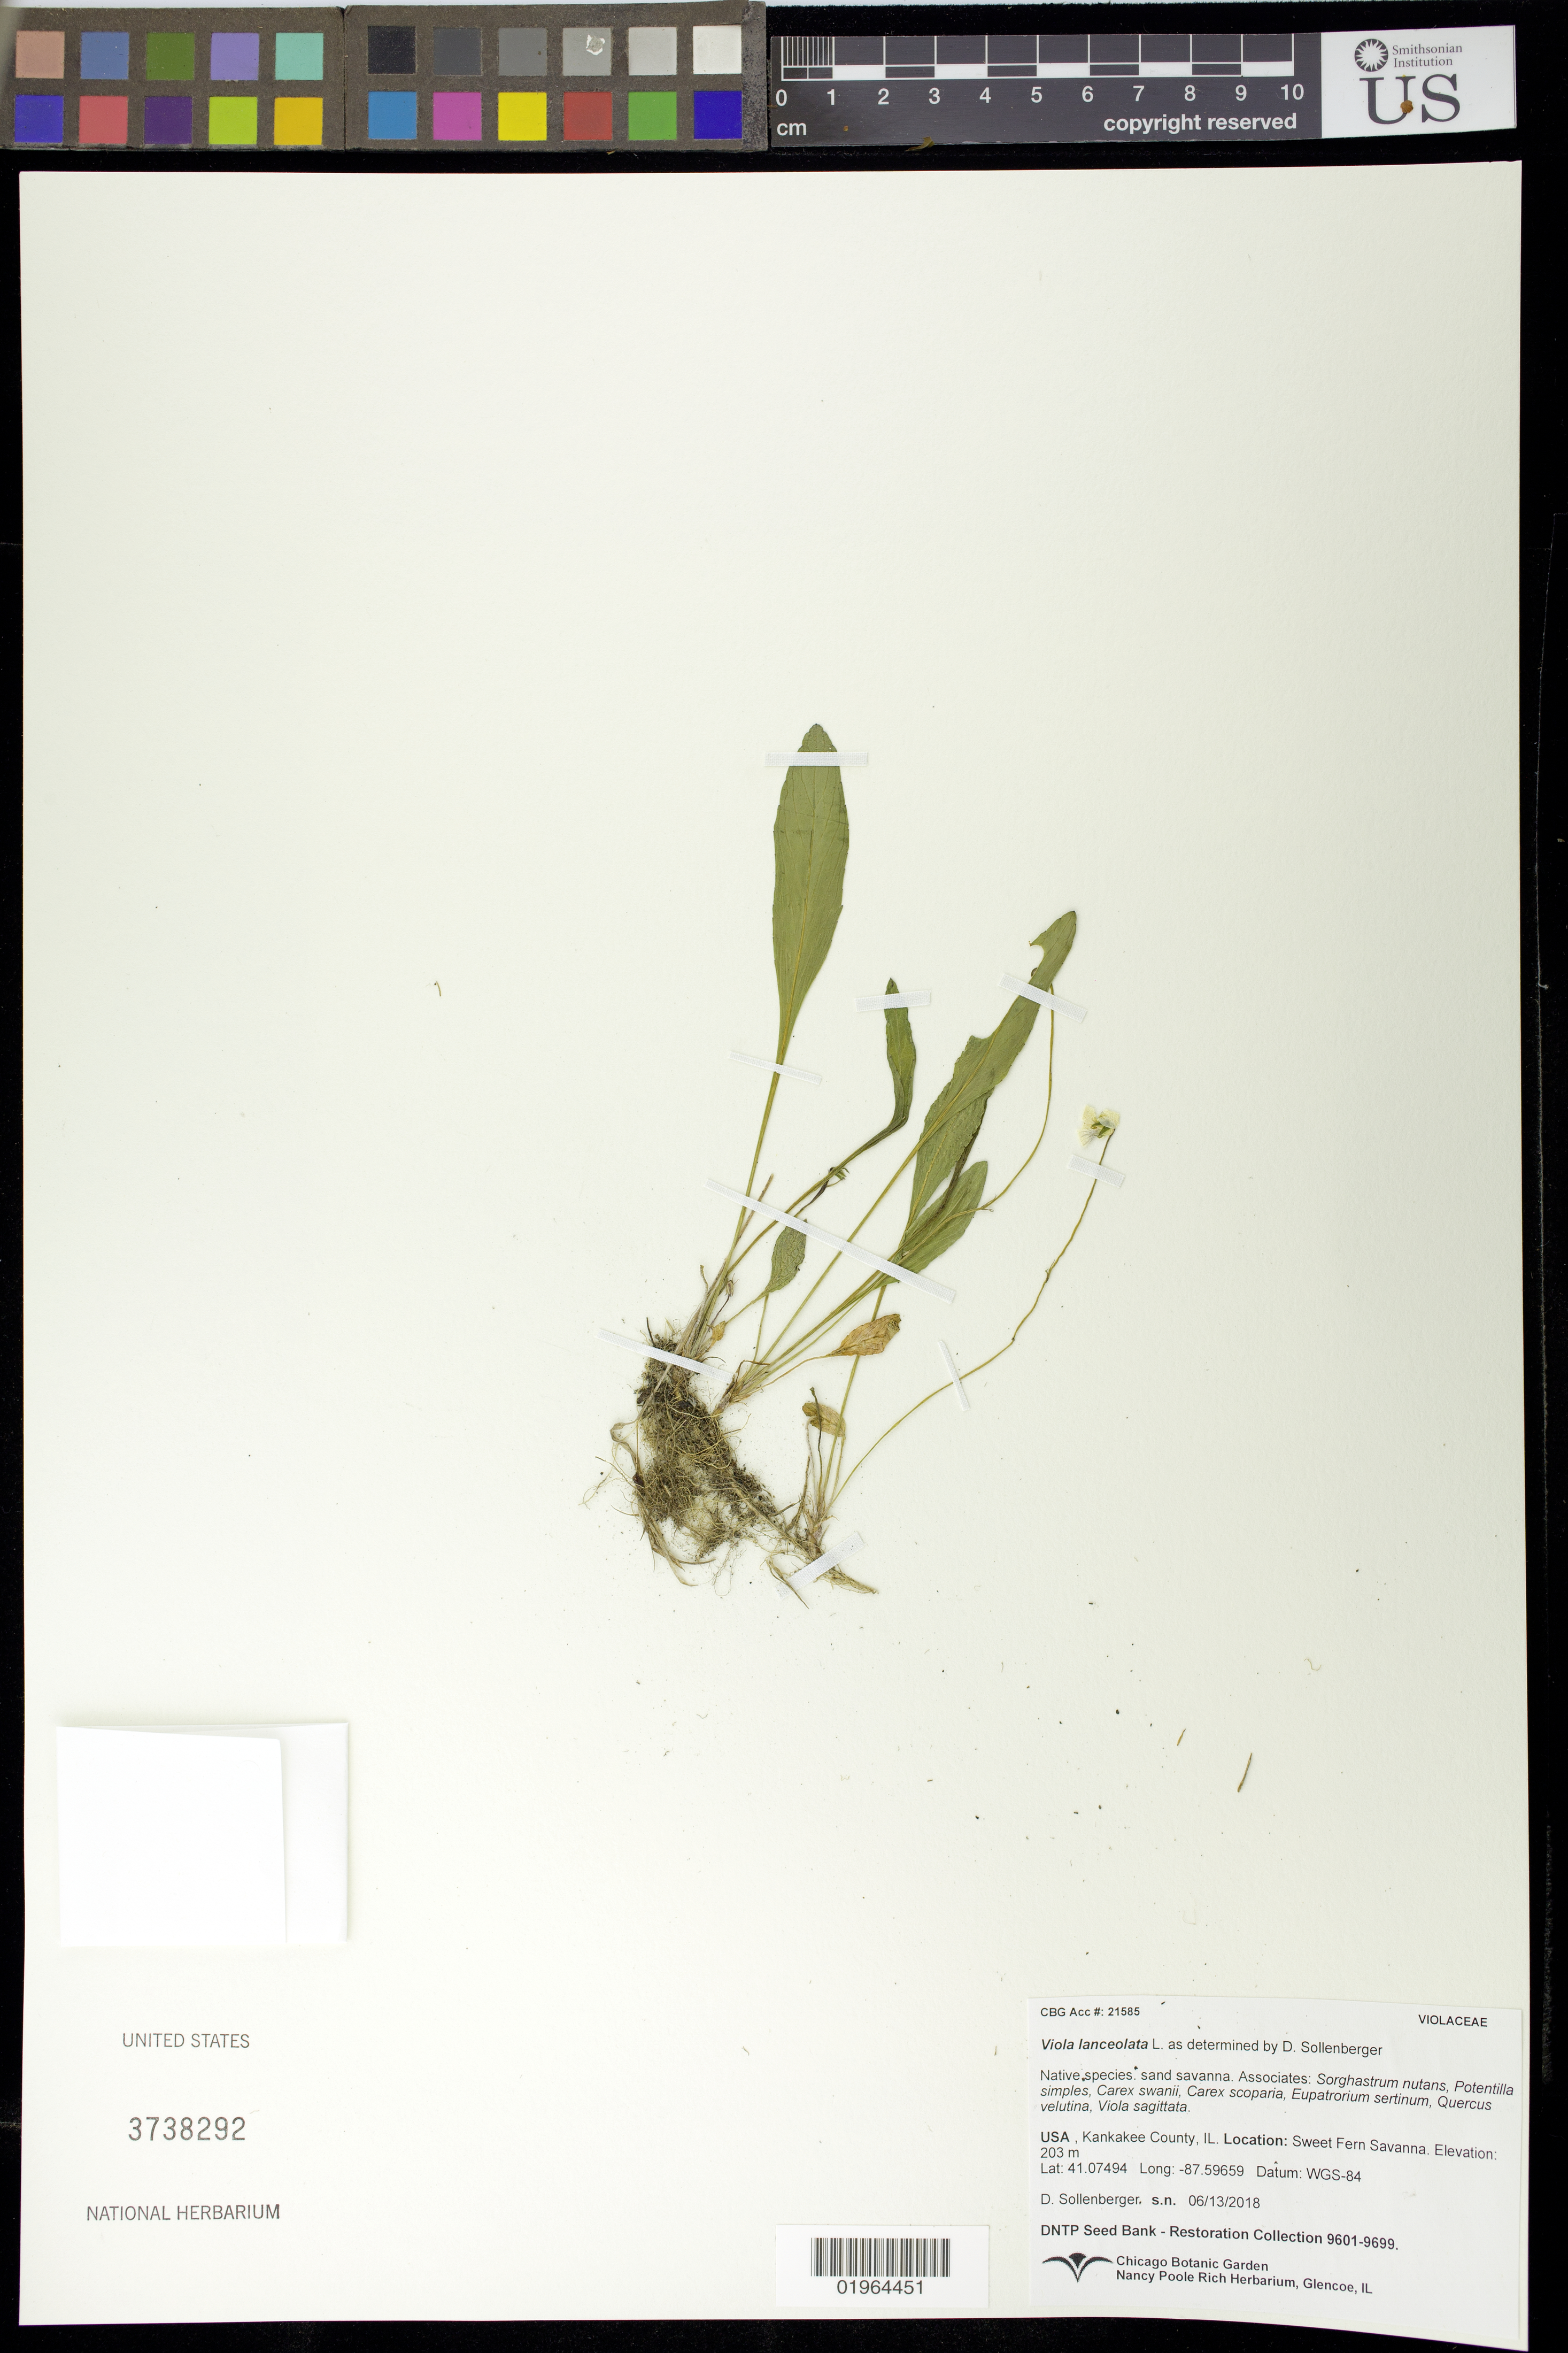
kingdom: Plantae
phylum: Tracheophyta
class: Magnoliopsida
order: Malpighiales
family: Violaceae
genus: Viola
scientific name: Viola lanceolata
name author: L.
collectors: D. Sollenberger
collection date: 2018-06-13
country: United States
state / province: Illinois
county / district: Kankakee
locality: Sweet Fern Savanna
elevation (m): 203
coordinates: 41.07494, -87.59659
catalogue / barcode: US 3738292